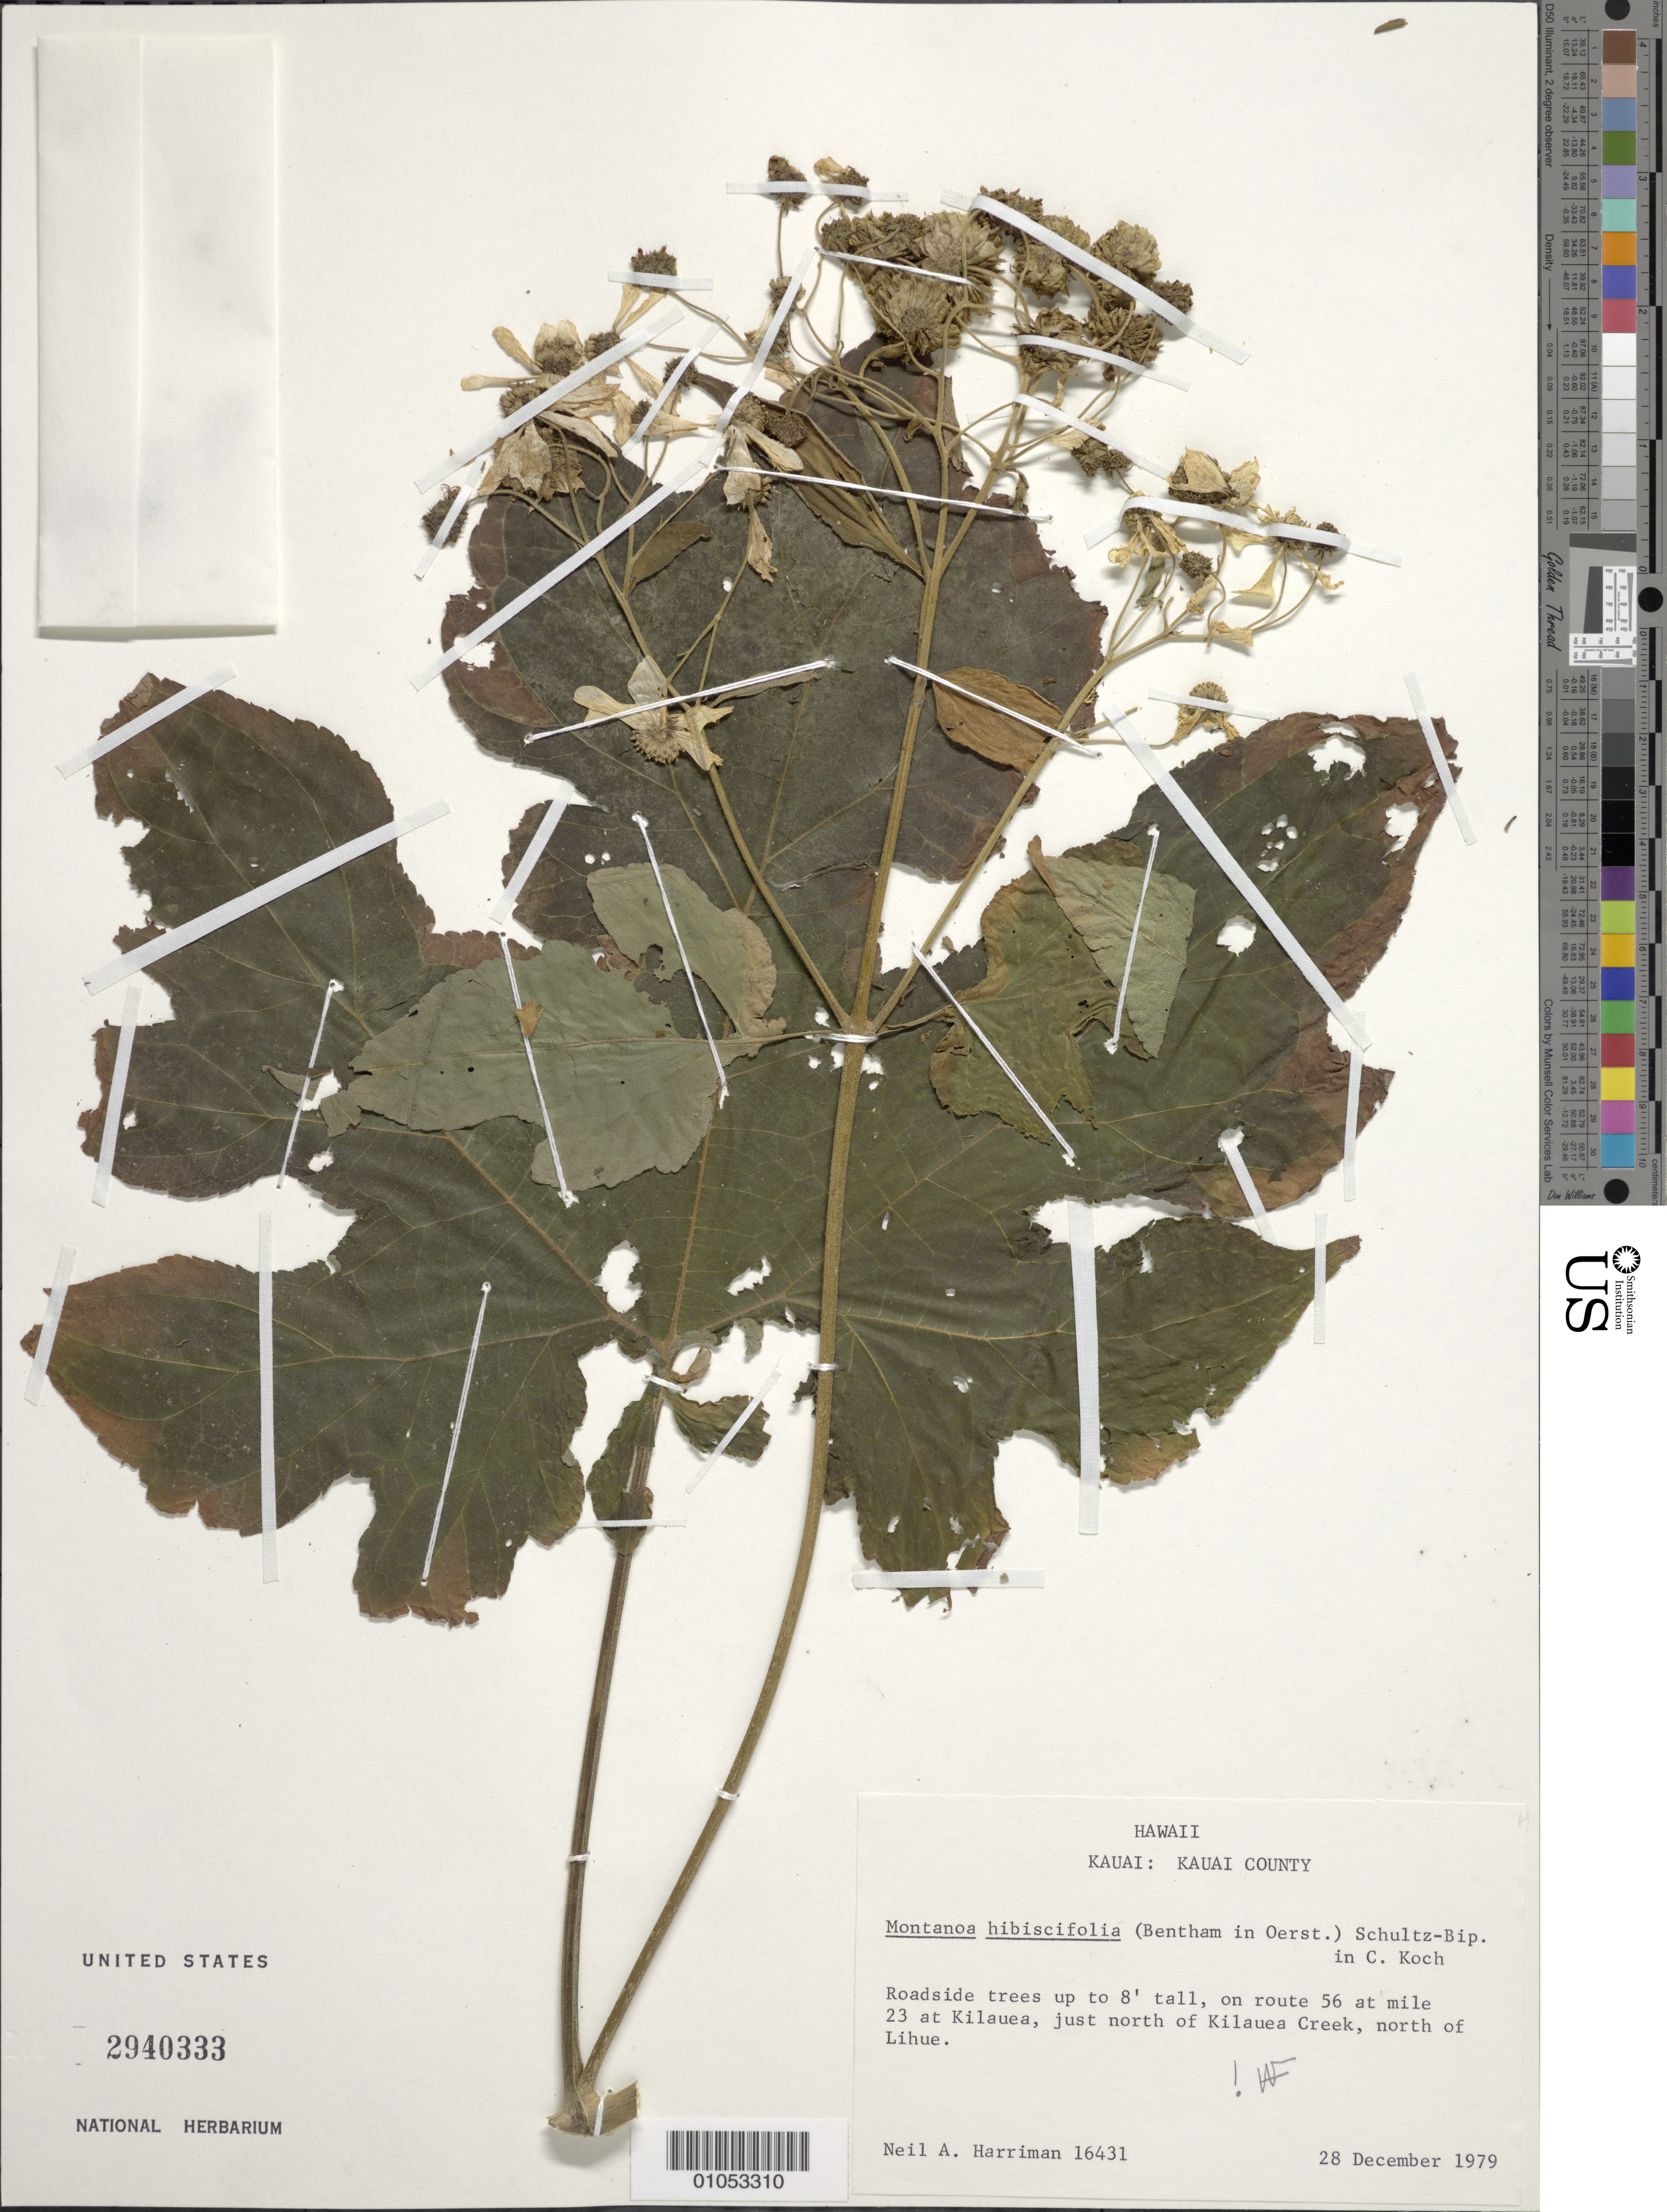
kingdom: Plantae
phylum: Tracheophyta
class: Magnoliopsida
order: Asterales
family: Asteraceae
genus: Montanoa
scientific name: Montanoa hibiscifolia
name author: Benth.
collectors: N. A. Harriman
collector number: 16431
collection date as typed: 28 Dec 1979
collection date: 1979-12-28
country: United States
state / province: Hawaii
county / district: Kauai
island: Kaua'i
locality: On route 56 at mile 23 at Kilauea, just north of Kilauea Creek, north of Lihue.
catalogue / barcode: US 2940333